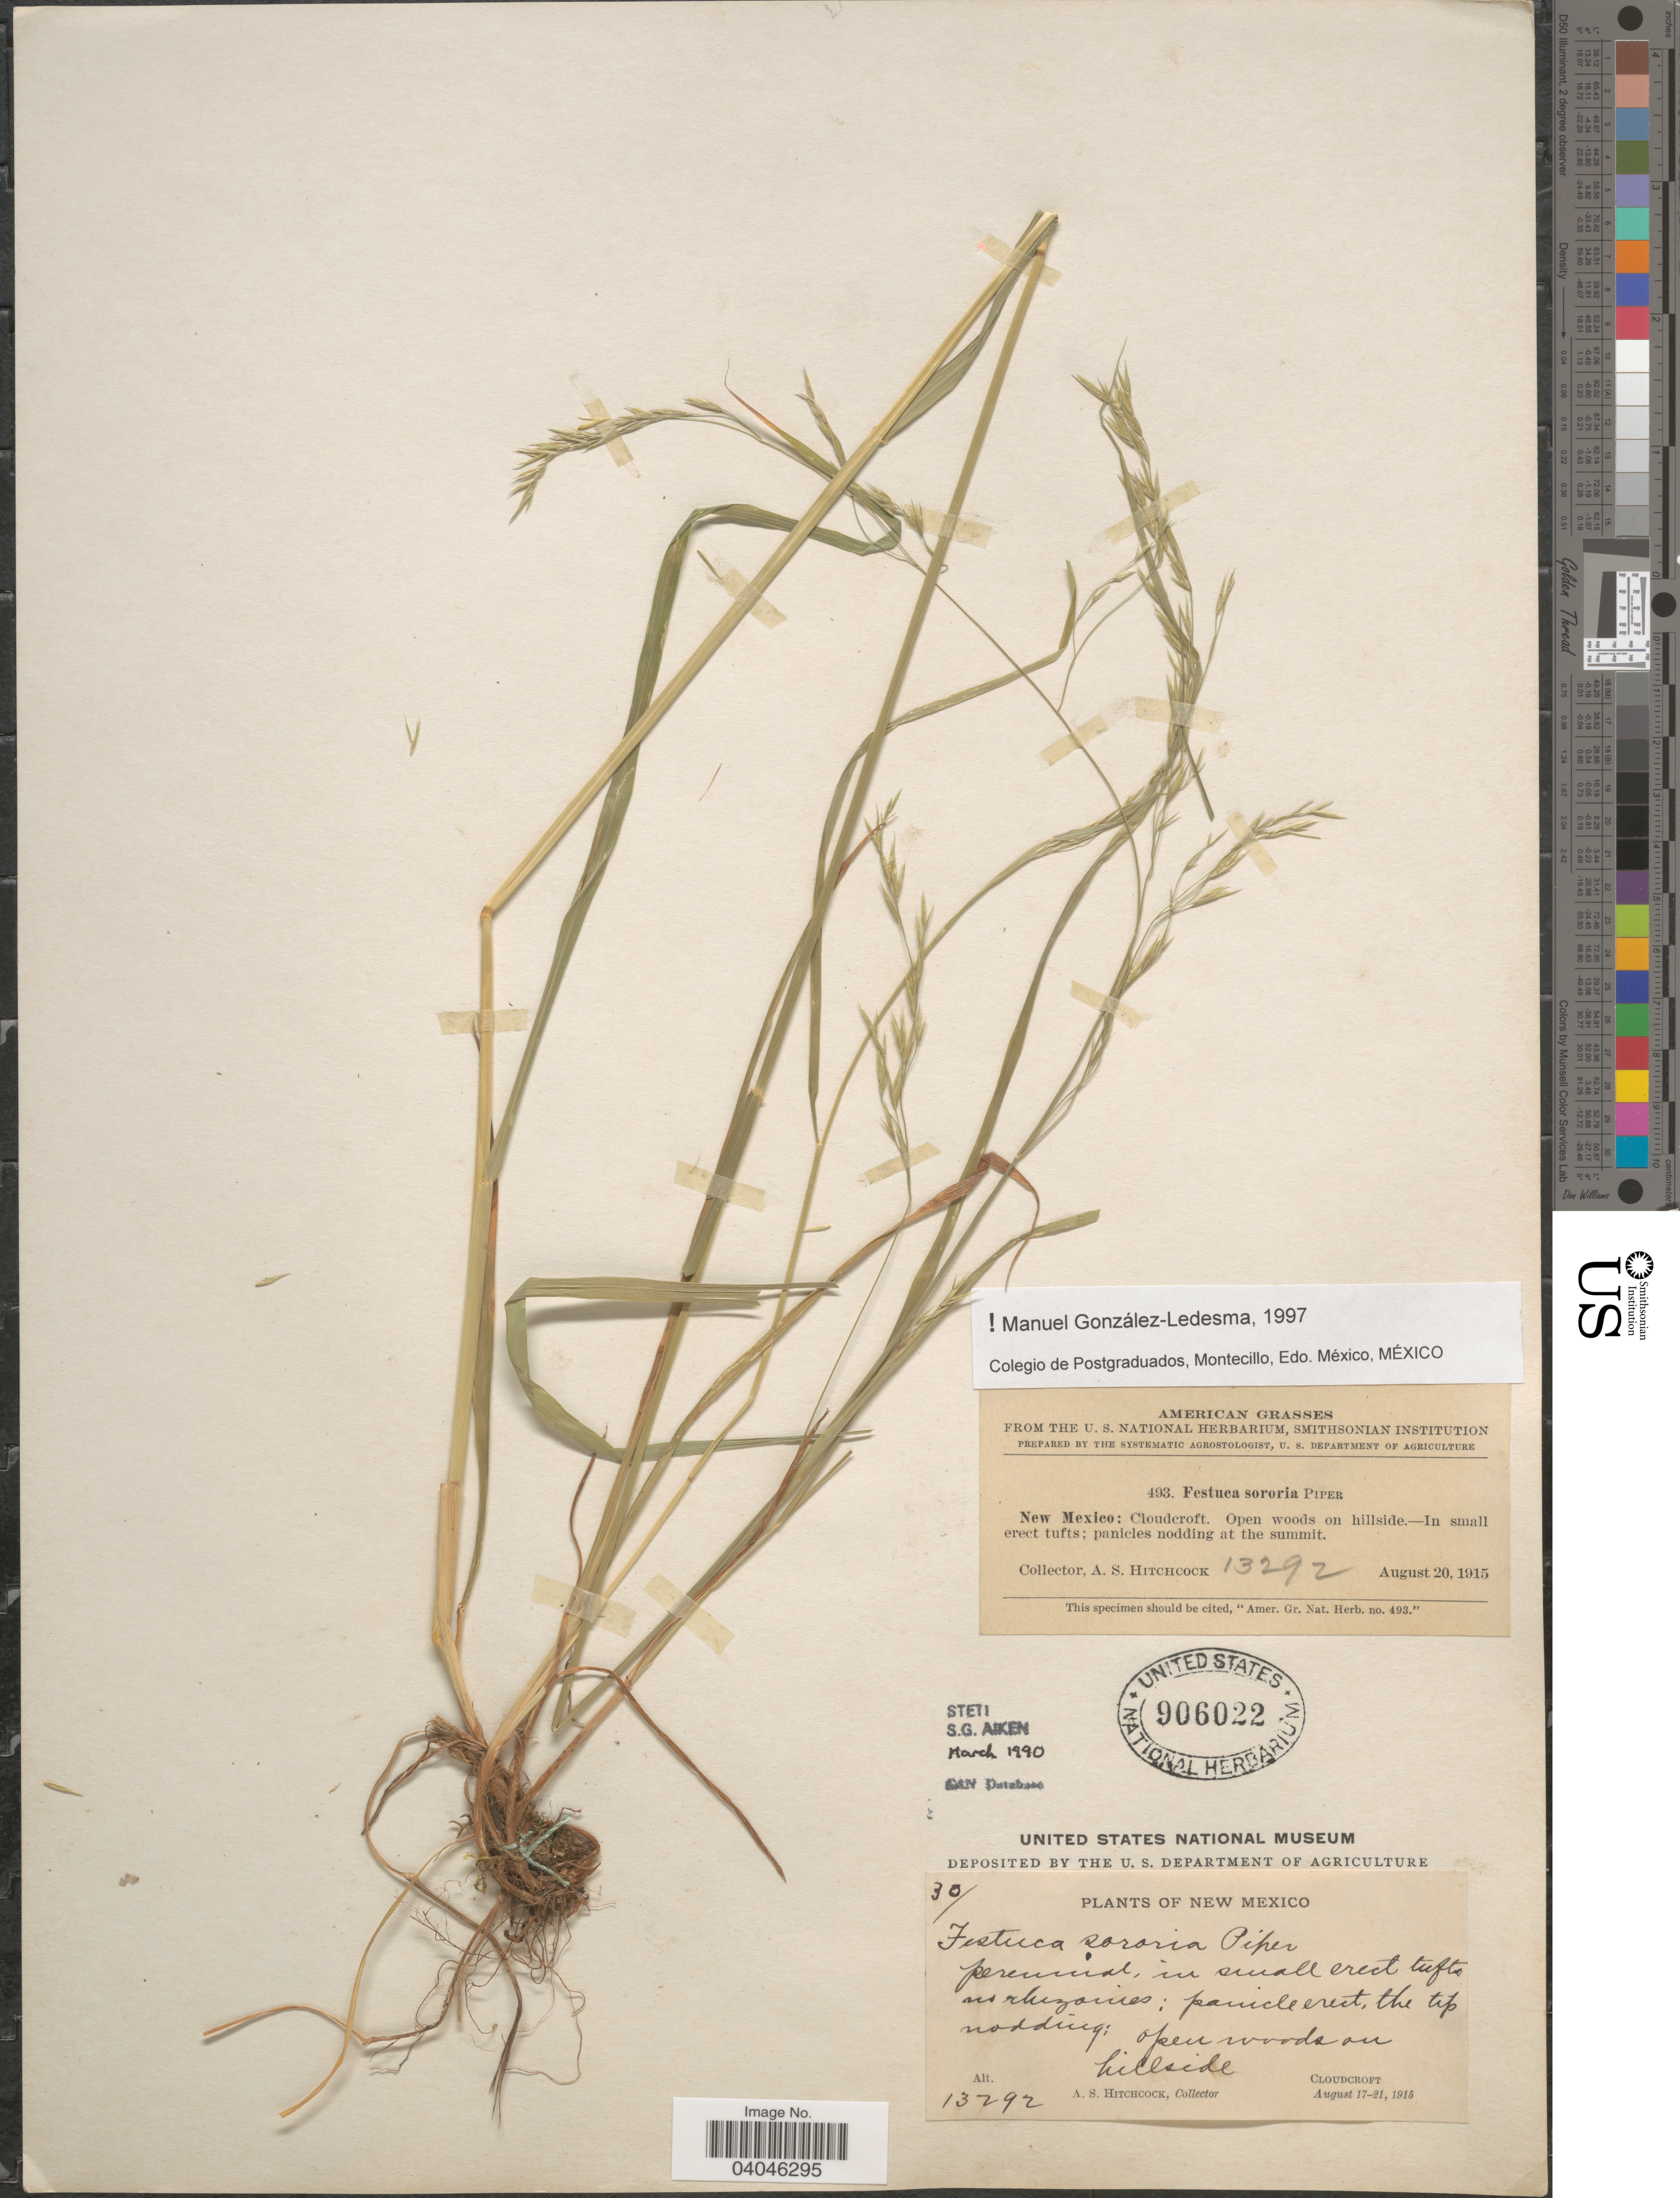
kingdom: Plantae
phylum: Tracheophyta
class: Liliopsida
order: Poales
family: Poaceae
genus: Festuca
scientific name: Festuca sororia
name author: Piper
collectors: A. S. Hitchcock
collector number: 13292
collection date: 1915-08-20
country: United States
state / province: New Mexico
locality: Cloudcroft.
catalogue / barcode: US 906022